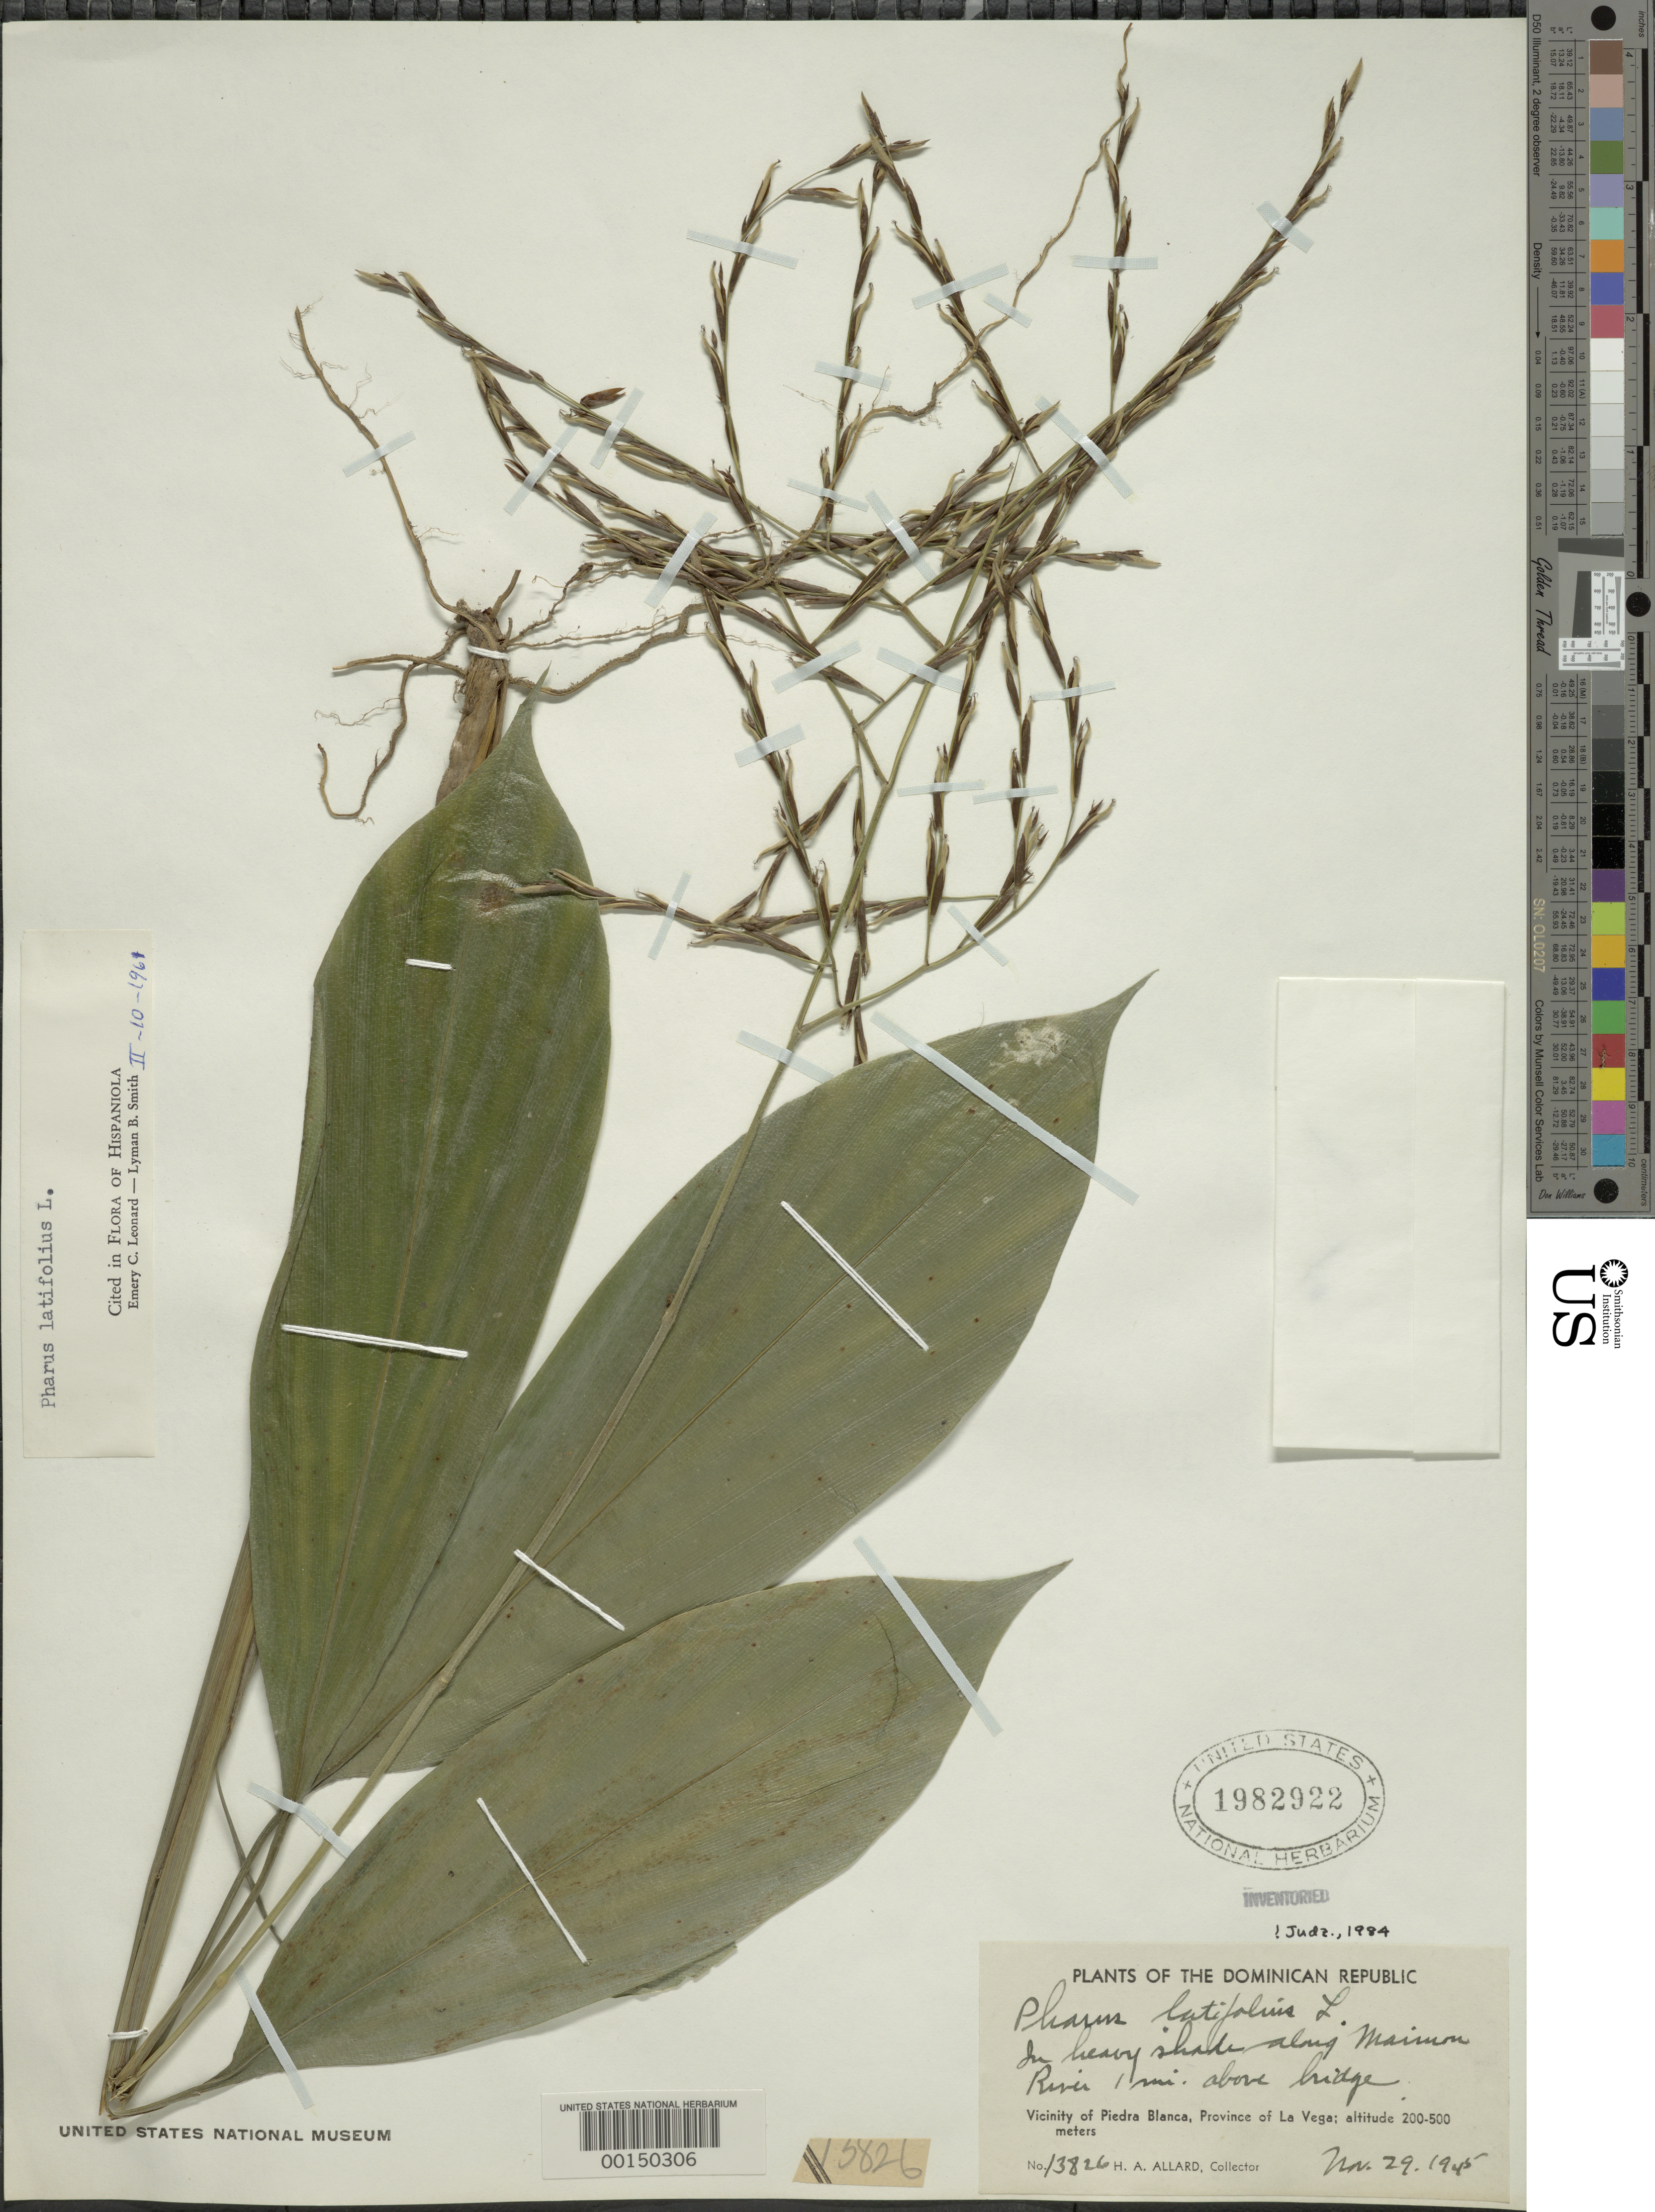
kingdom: Plantae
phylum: Tracheophyta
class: Liliopsida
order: Poales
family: Poaceae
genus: Pharus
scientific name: Pharus latifolius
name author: L.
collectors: H. A. Allard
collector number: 13826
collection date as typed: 29 Nov 1945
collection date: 1945-11-29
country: Dominican Republic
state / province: La Vega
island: Hispaniola Island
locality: Piedra blanca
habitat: in heavy shade along river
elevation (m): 200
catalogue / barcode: US 1982922